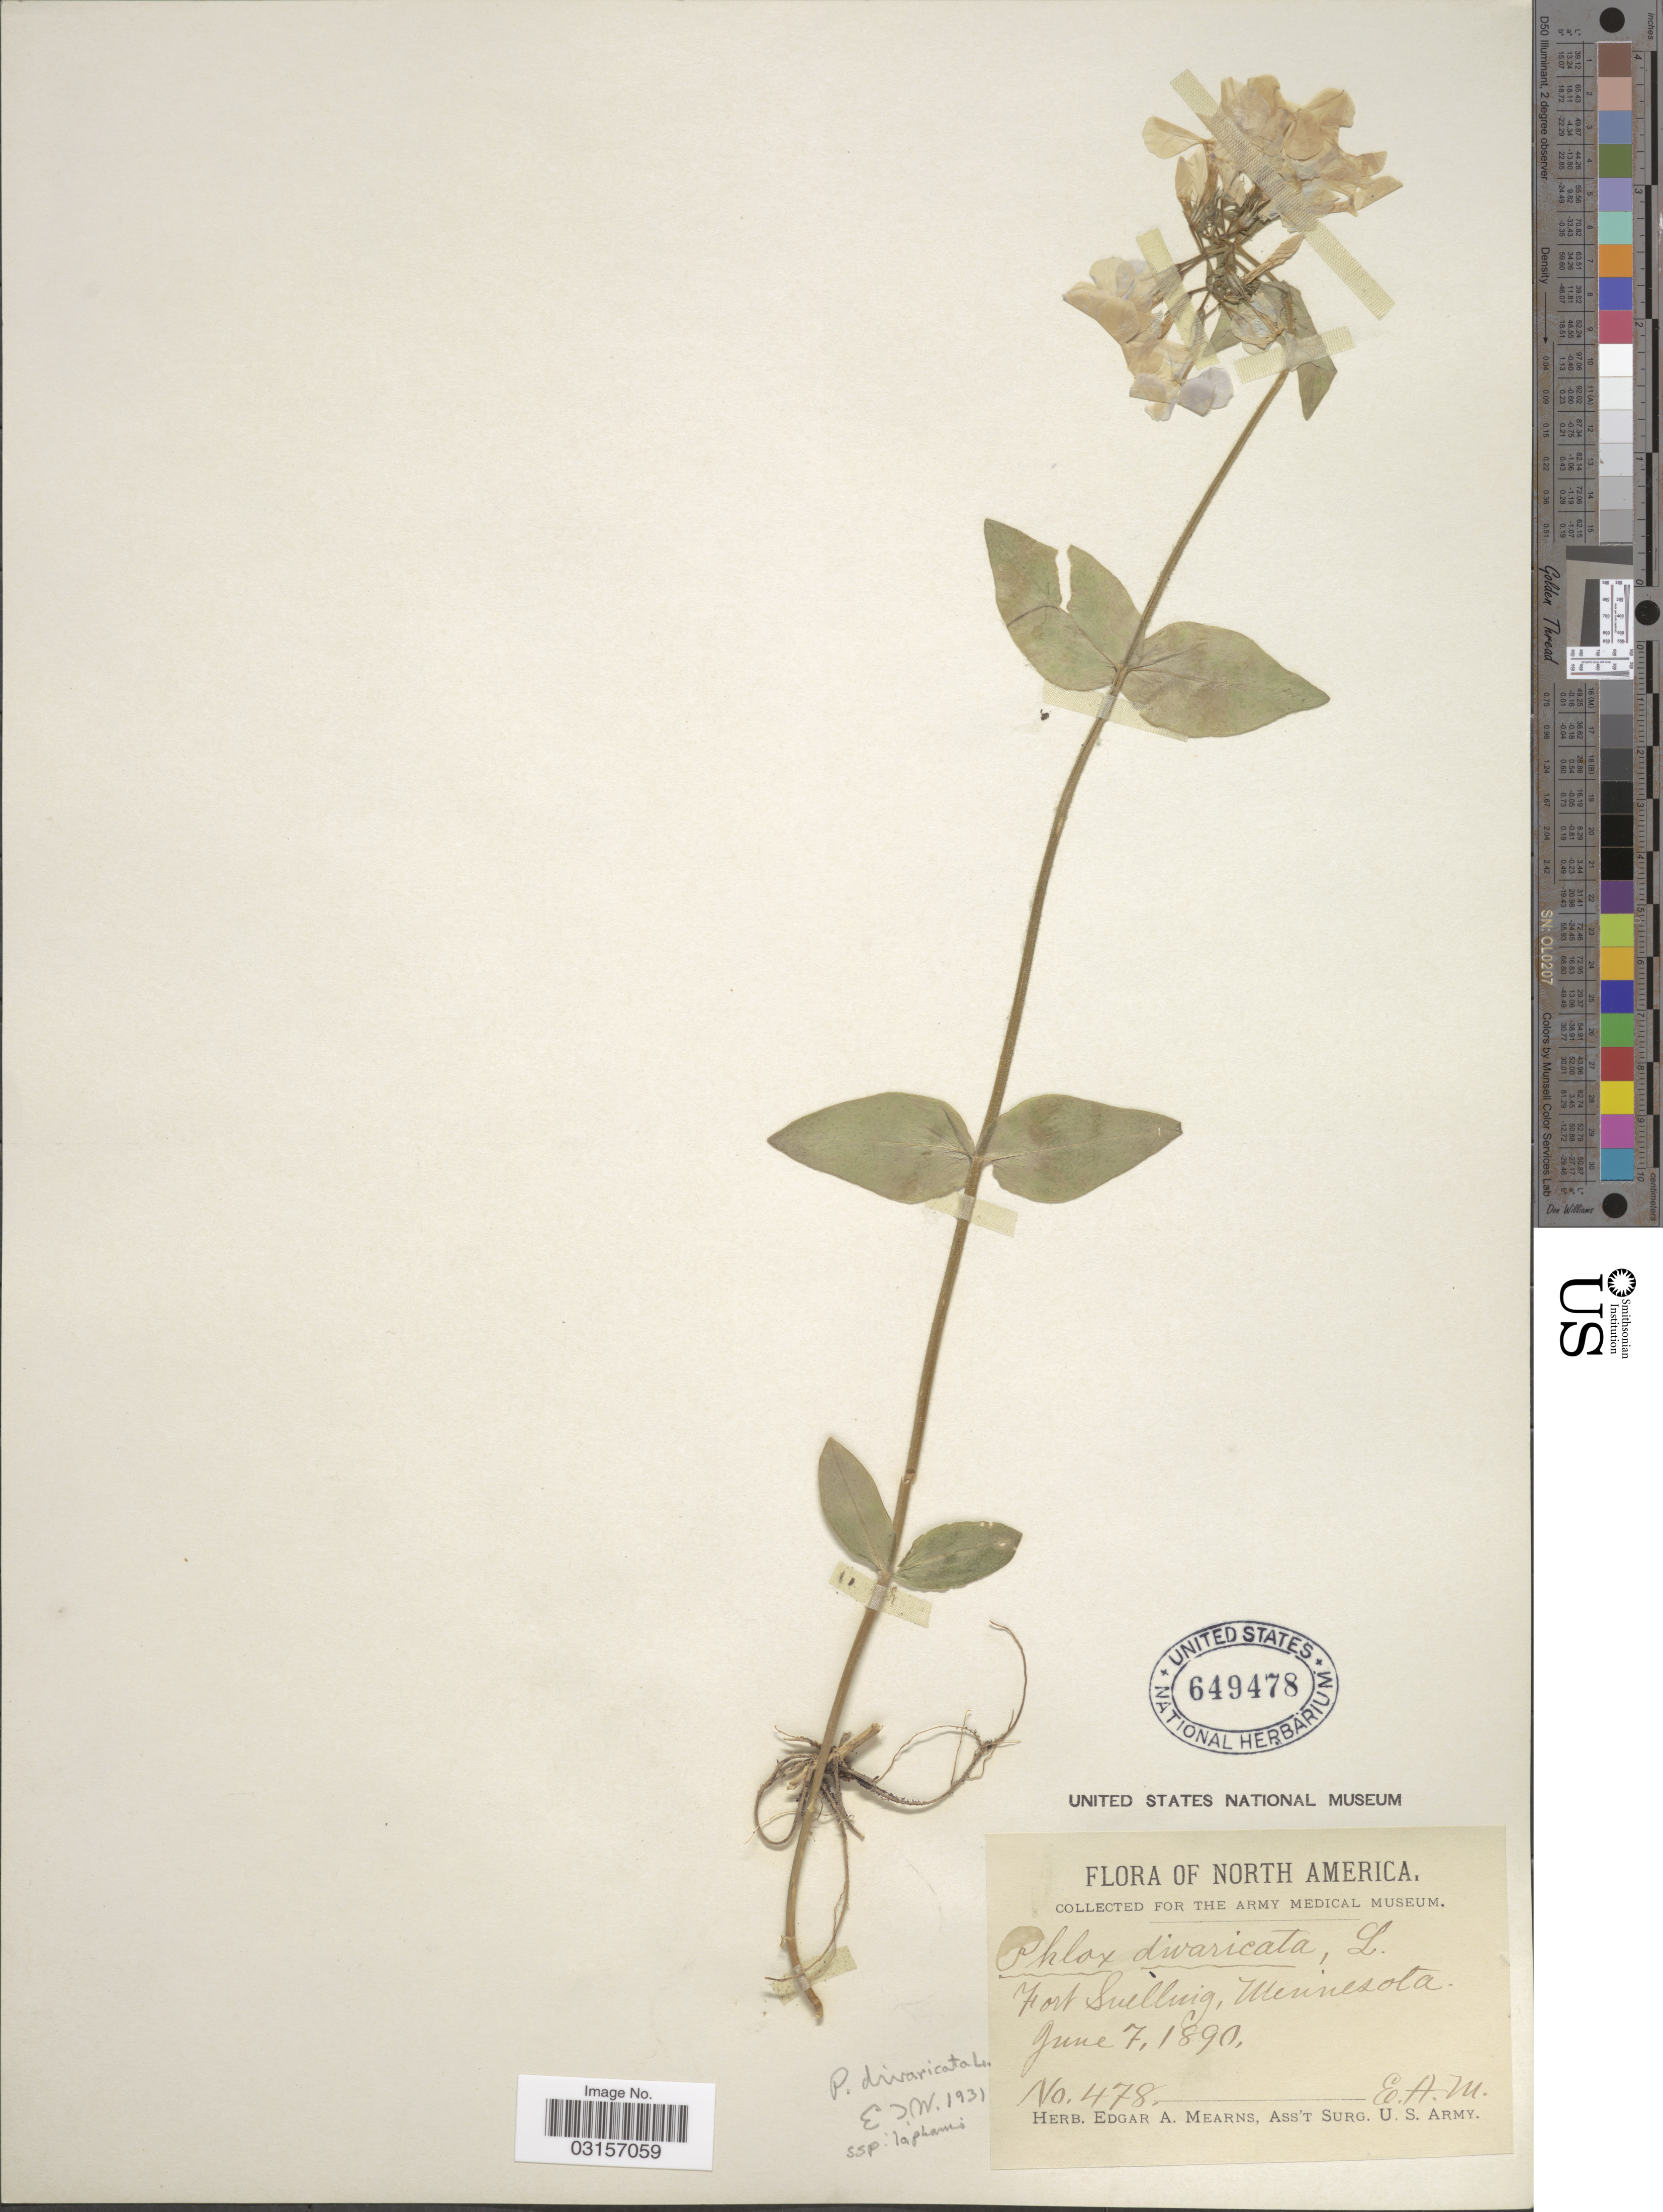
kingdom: Plantae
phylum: Tracheophyta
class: Magnoliopsida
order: Ericales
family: Polemoniaceae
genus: Phlox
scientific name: Phlox divaricata subsp. laphamii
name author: (Alph. Wood) Wherry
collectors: E. A. Mearns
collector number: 478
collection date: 1890-06-07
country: United States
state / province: Minnesota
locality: Fort Snelling.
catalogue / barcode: US 649478